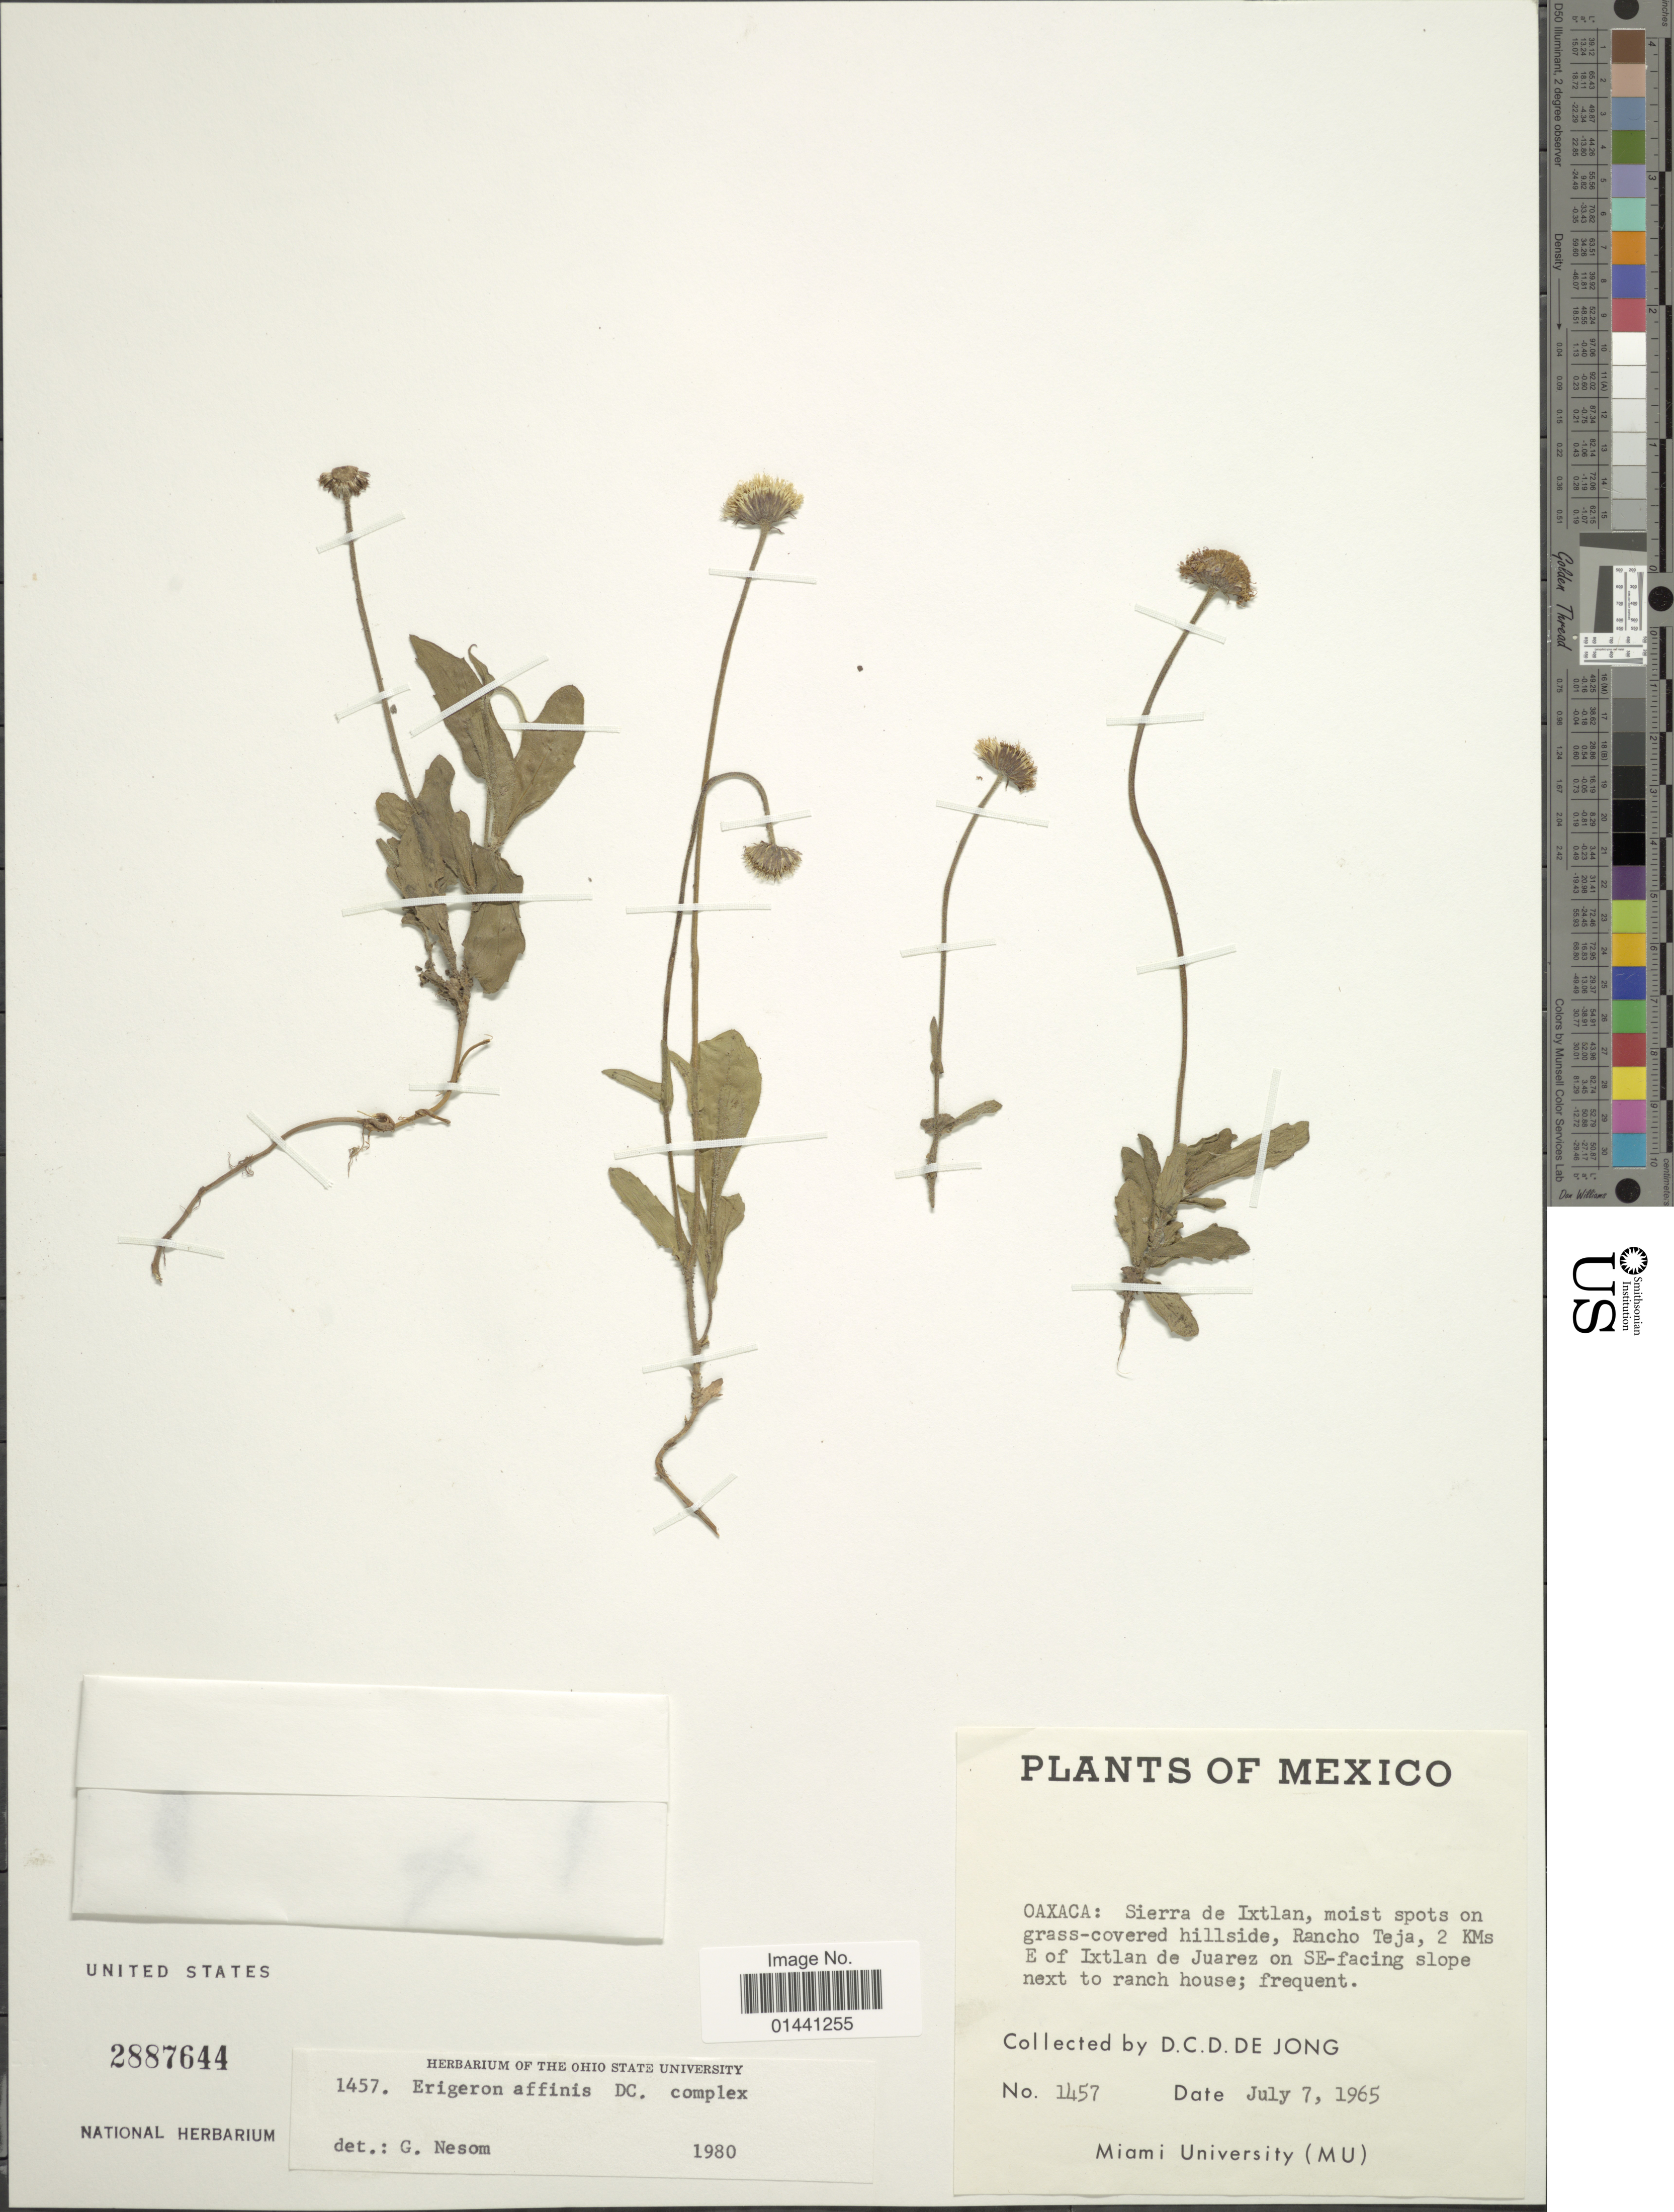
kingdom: Plantae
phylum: Tracheophyta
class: Magnoliopsida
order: Asterales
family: Asteraceae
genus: Erigeron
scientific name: Erigeron affinis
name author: V.M. Badillo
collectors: D. De Jong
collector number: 1457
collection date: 1965-07-07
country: Mexico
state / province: Oaxaca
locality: Sierra de Ixtlan, moist spots on grass-covered hillside, Rancho Teja, 2 Kms E of Ixtlan de Juarez on E-facing slope next to ranch house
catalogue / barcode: US 2887644